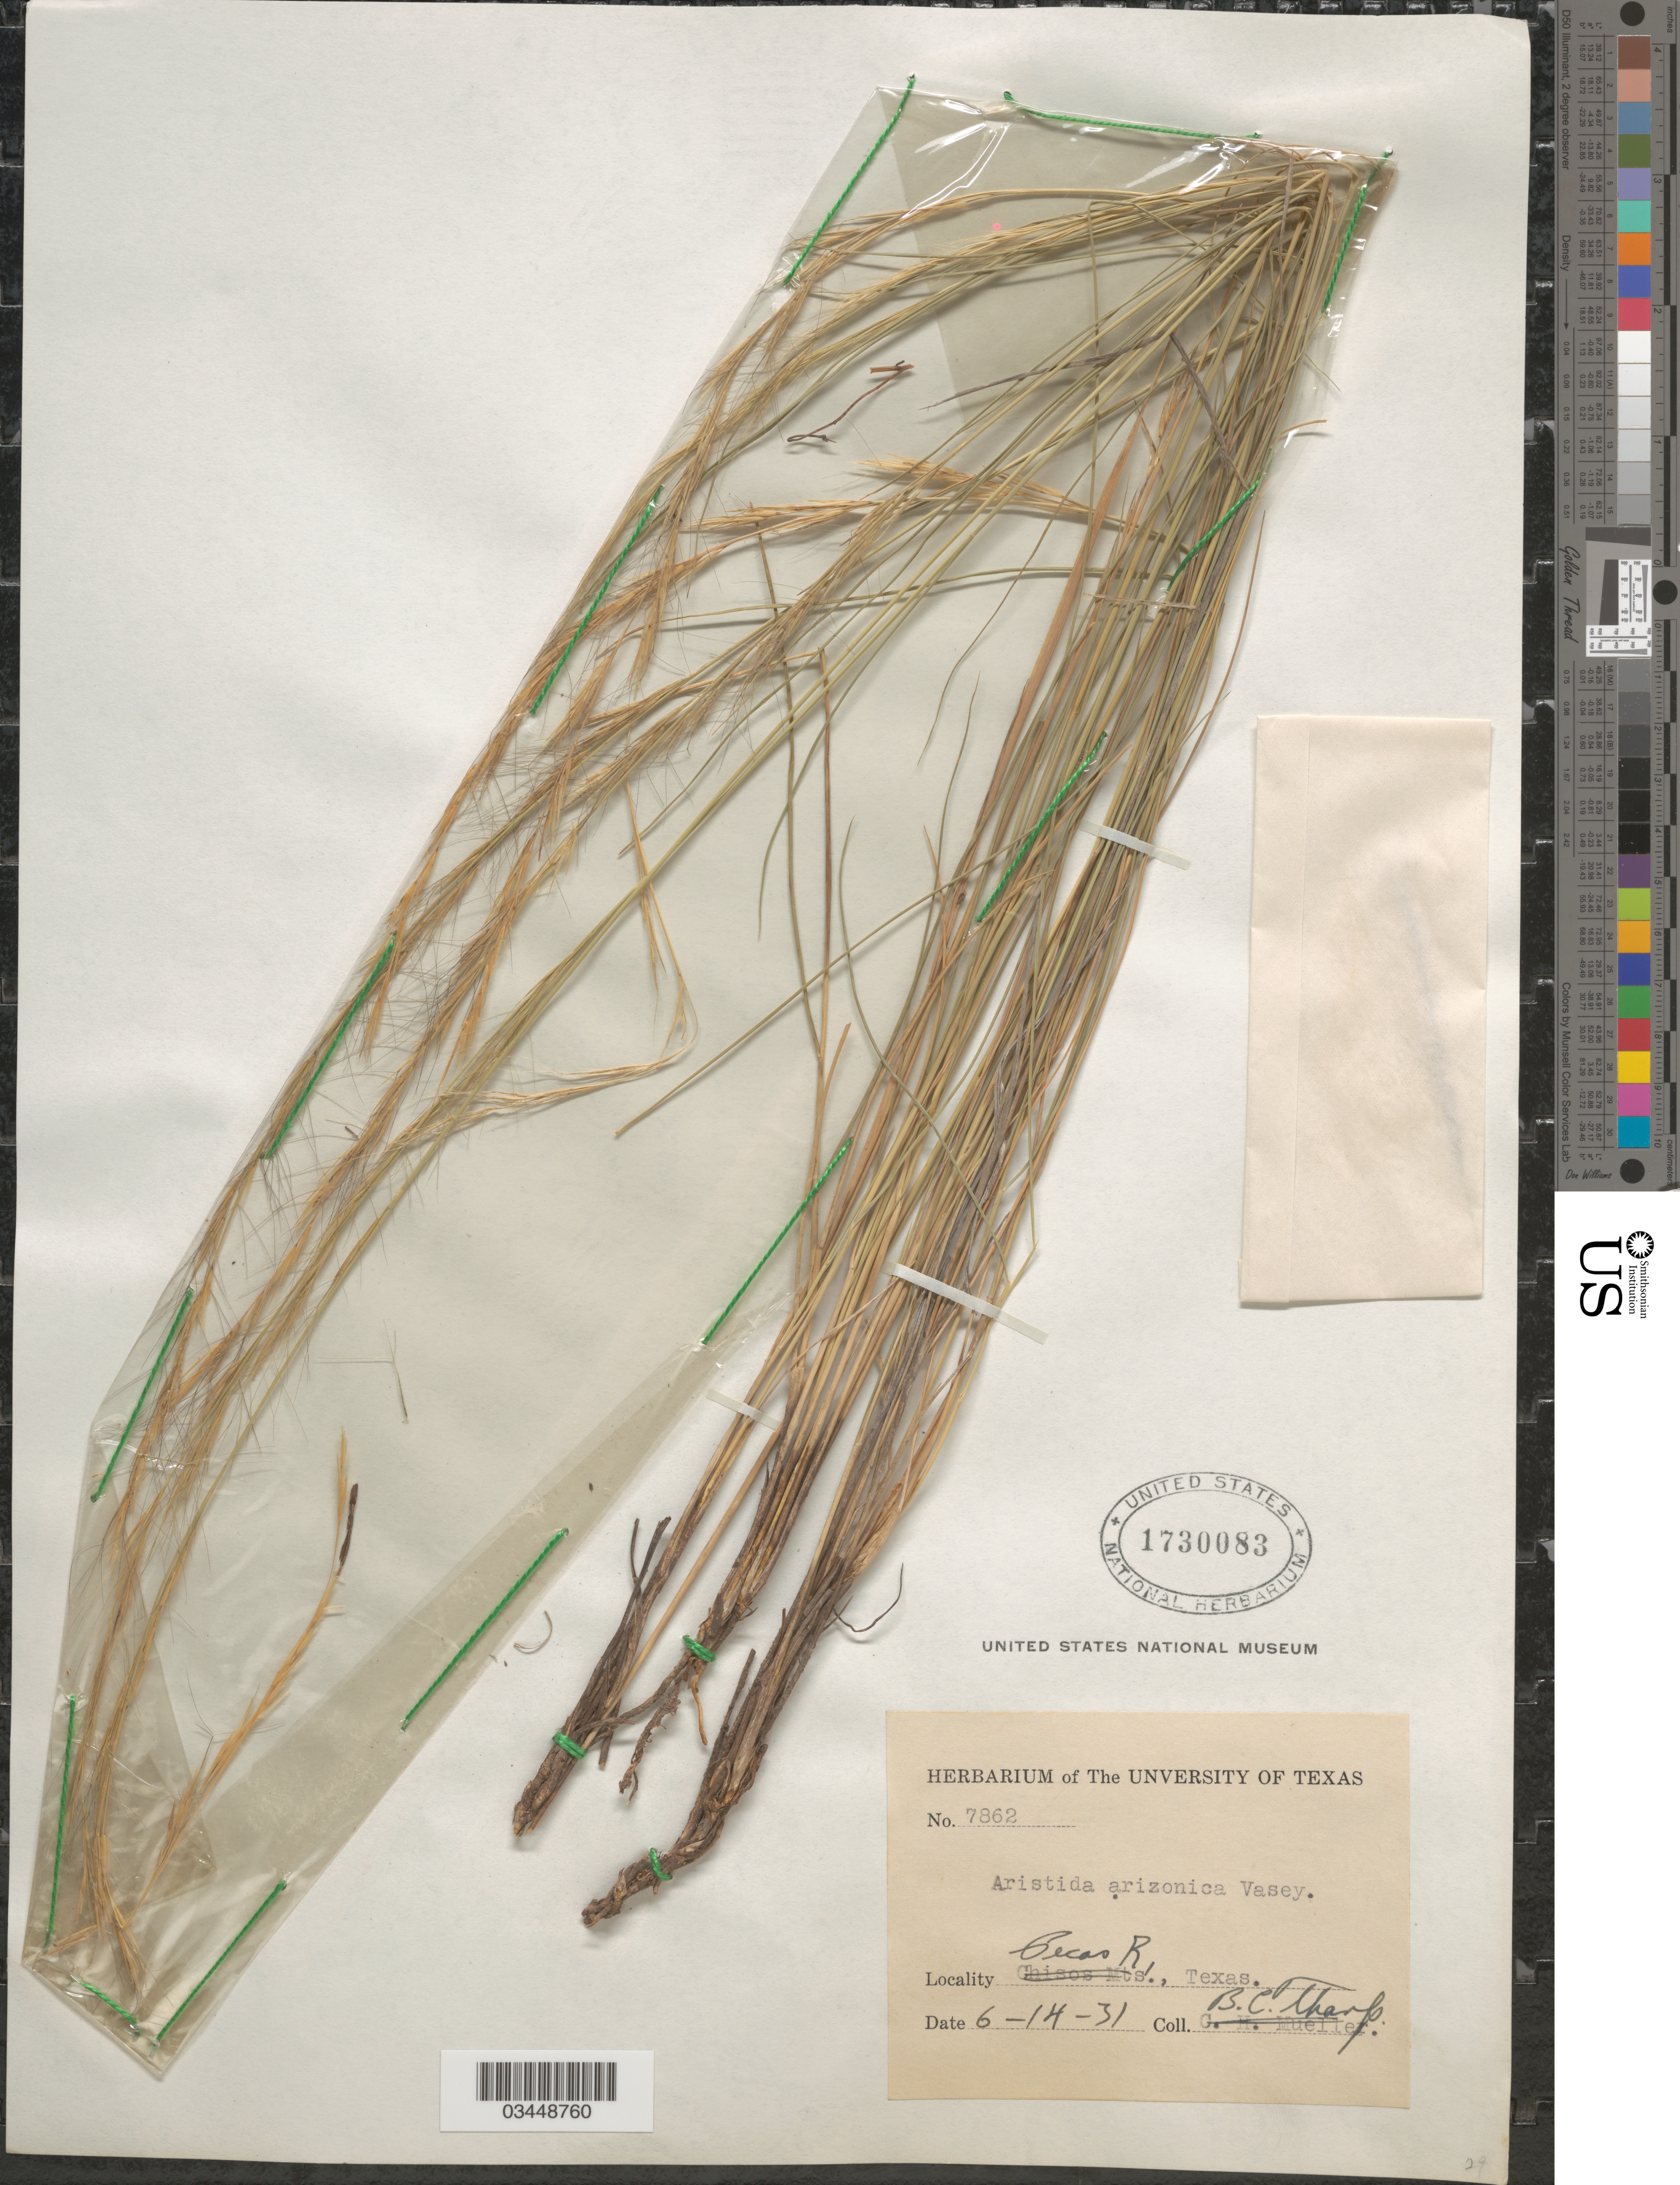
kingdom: Plantae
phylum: Tracheophyta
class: Liliopsida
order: Poales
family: Poaceae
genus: Aristida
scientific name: Aristida arizonica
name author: Vasey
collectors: B. Sharp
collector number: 7862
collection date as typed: Transcribed d/m/y: 14/6/31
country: United States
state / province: Texas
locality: Pecos R.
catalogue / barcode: US 1730083